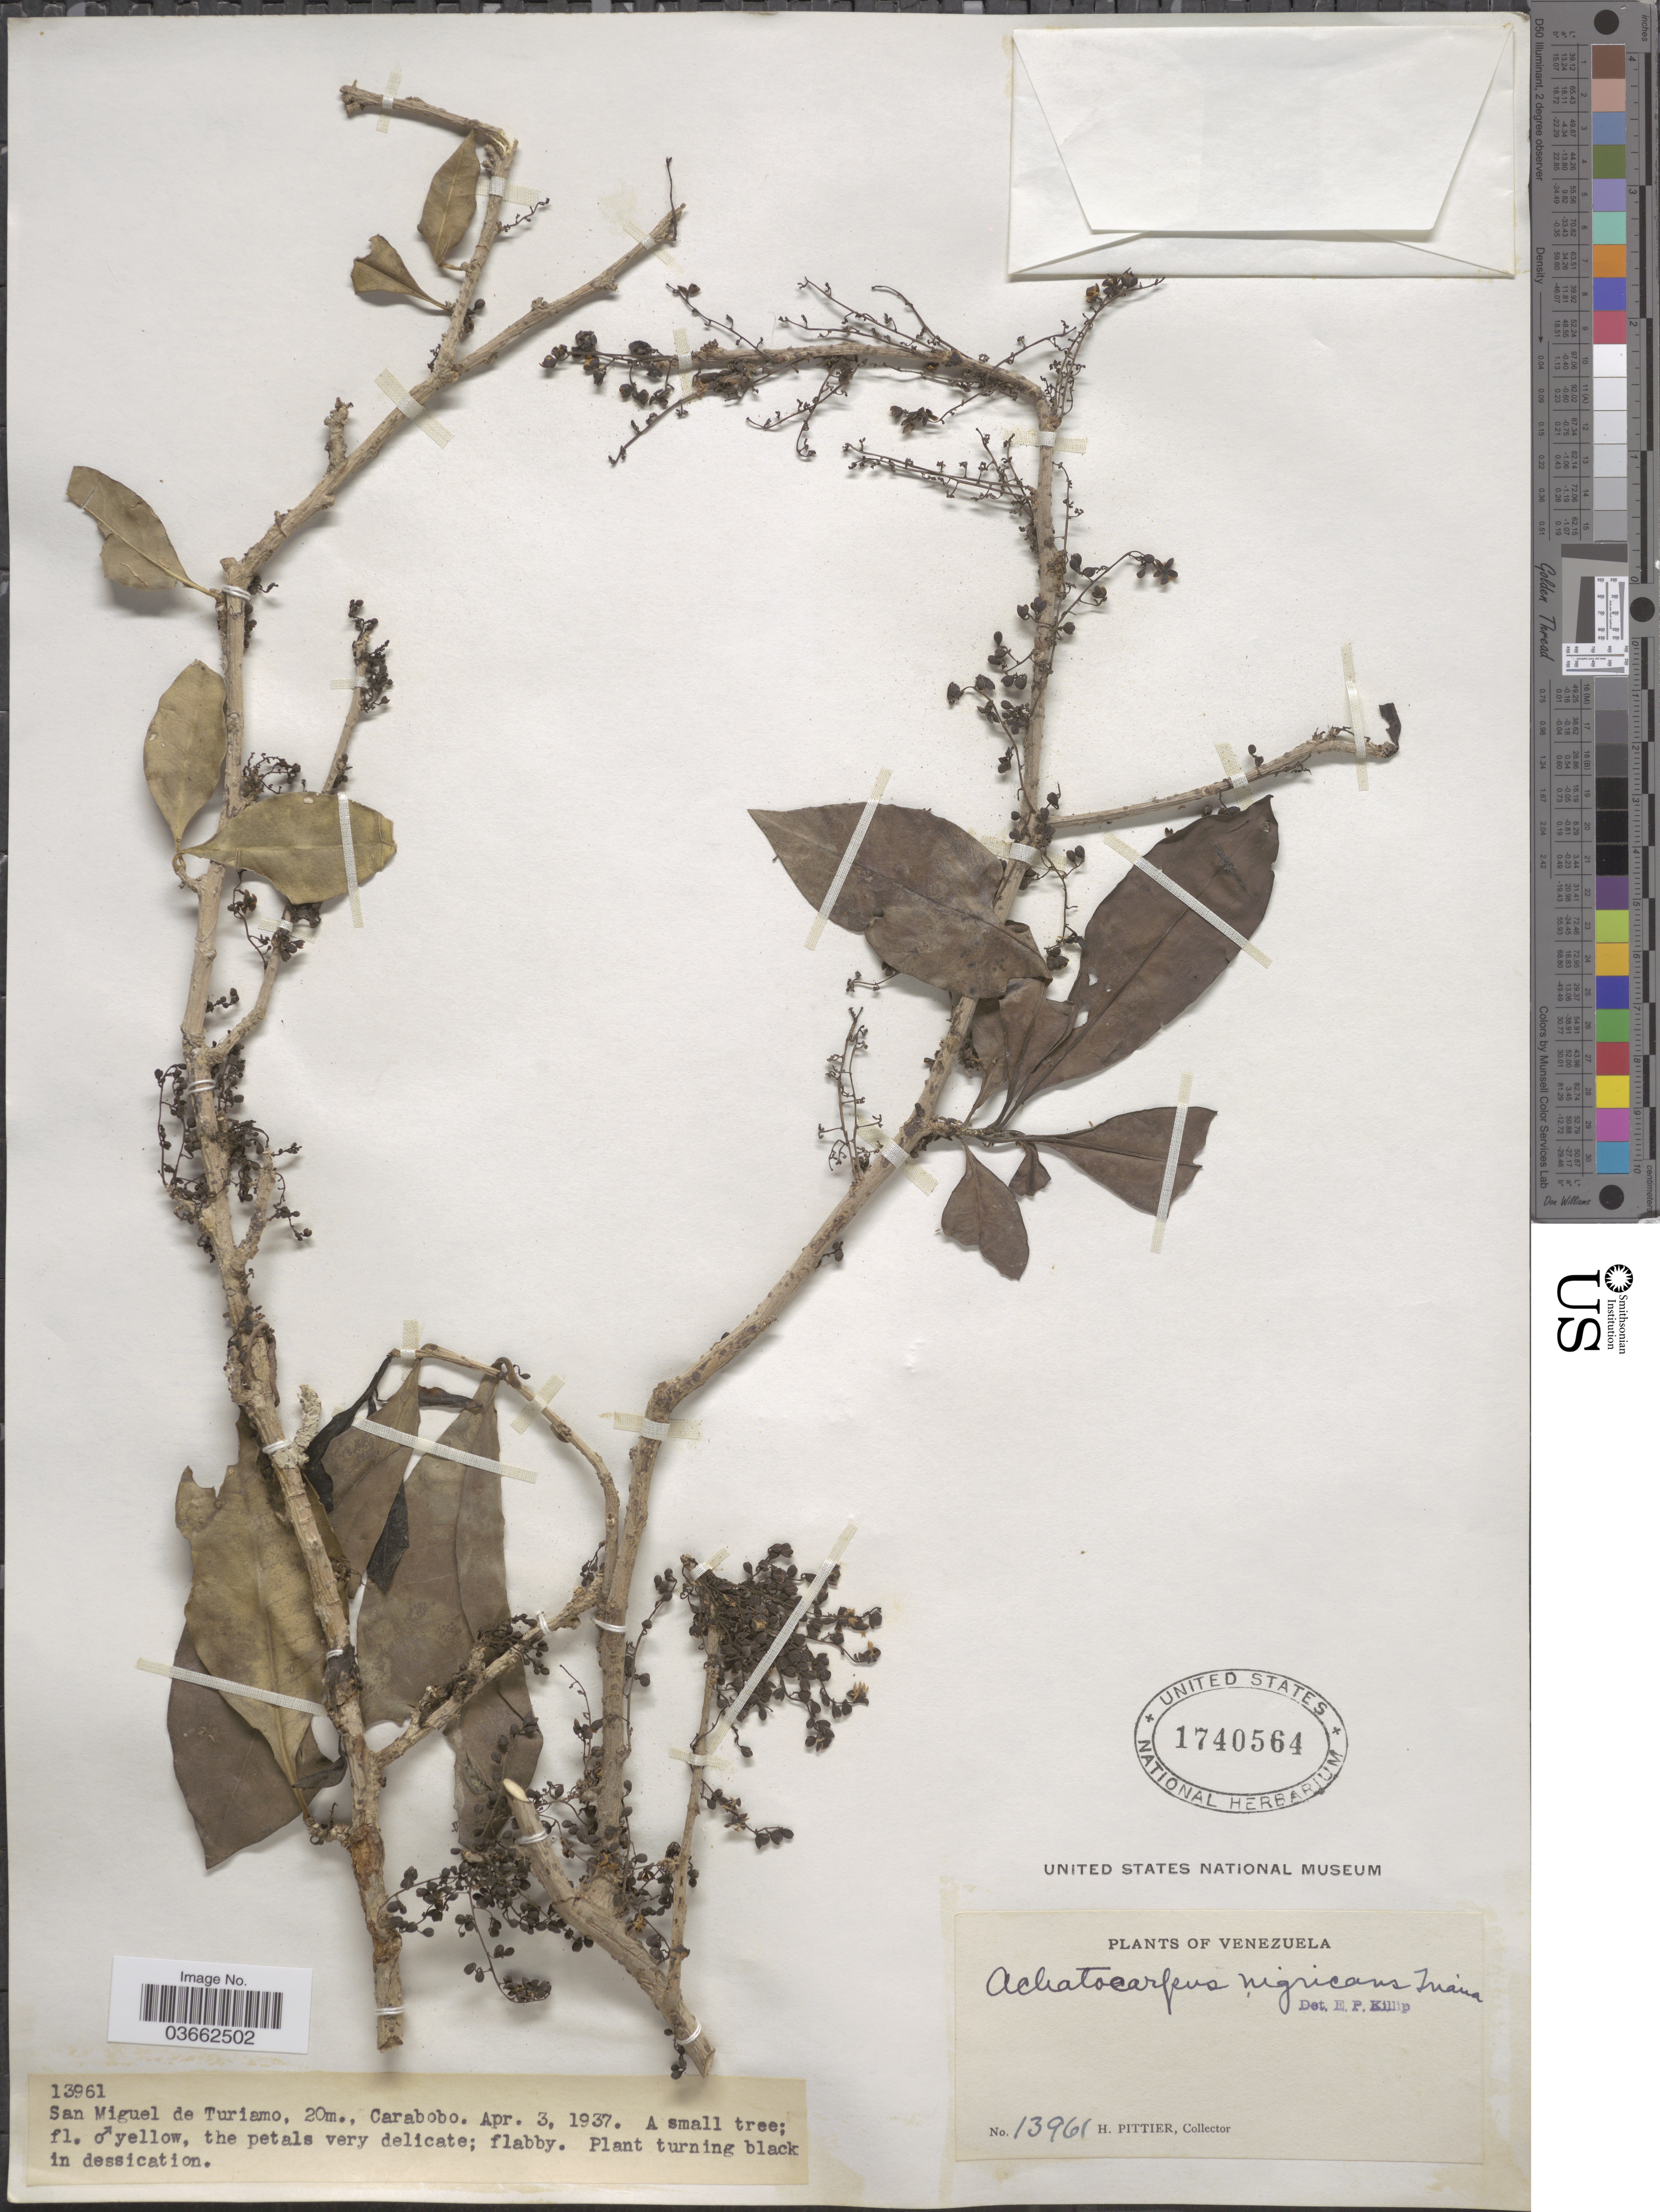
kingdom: Plantae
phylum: Tracheophyta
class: Magnoliopsida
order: Caryophyllales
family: Achatocarpaceae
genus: Achatocarpus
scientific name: Achatocarpus nigricans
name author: Triana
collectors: H. F. Pittier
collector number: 13961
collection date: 1937-04-03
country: Venezuela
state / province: Carabobo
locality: San Miguel de Turiamo.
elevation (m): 20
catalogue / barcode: US 1740564